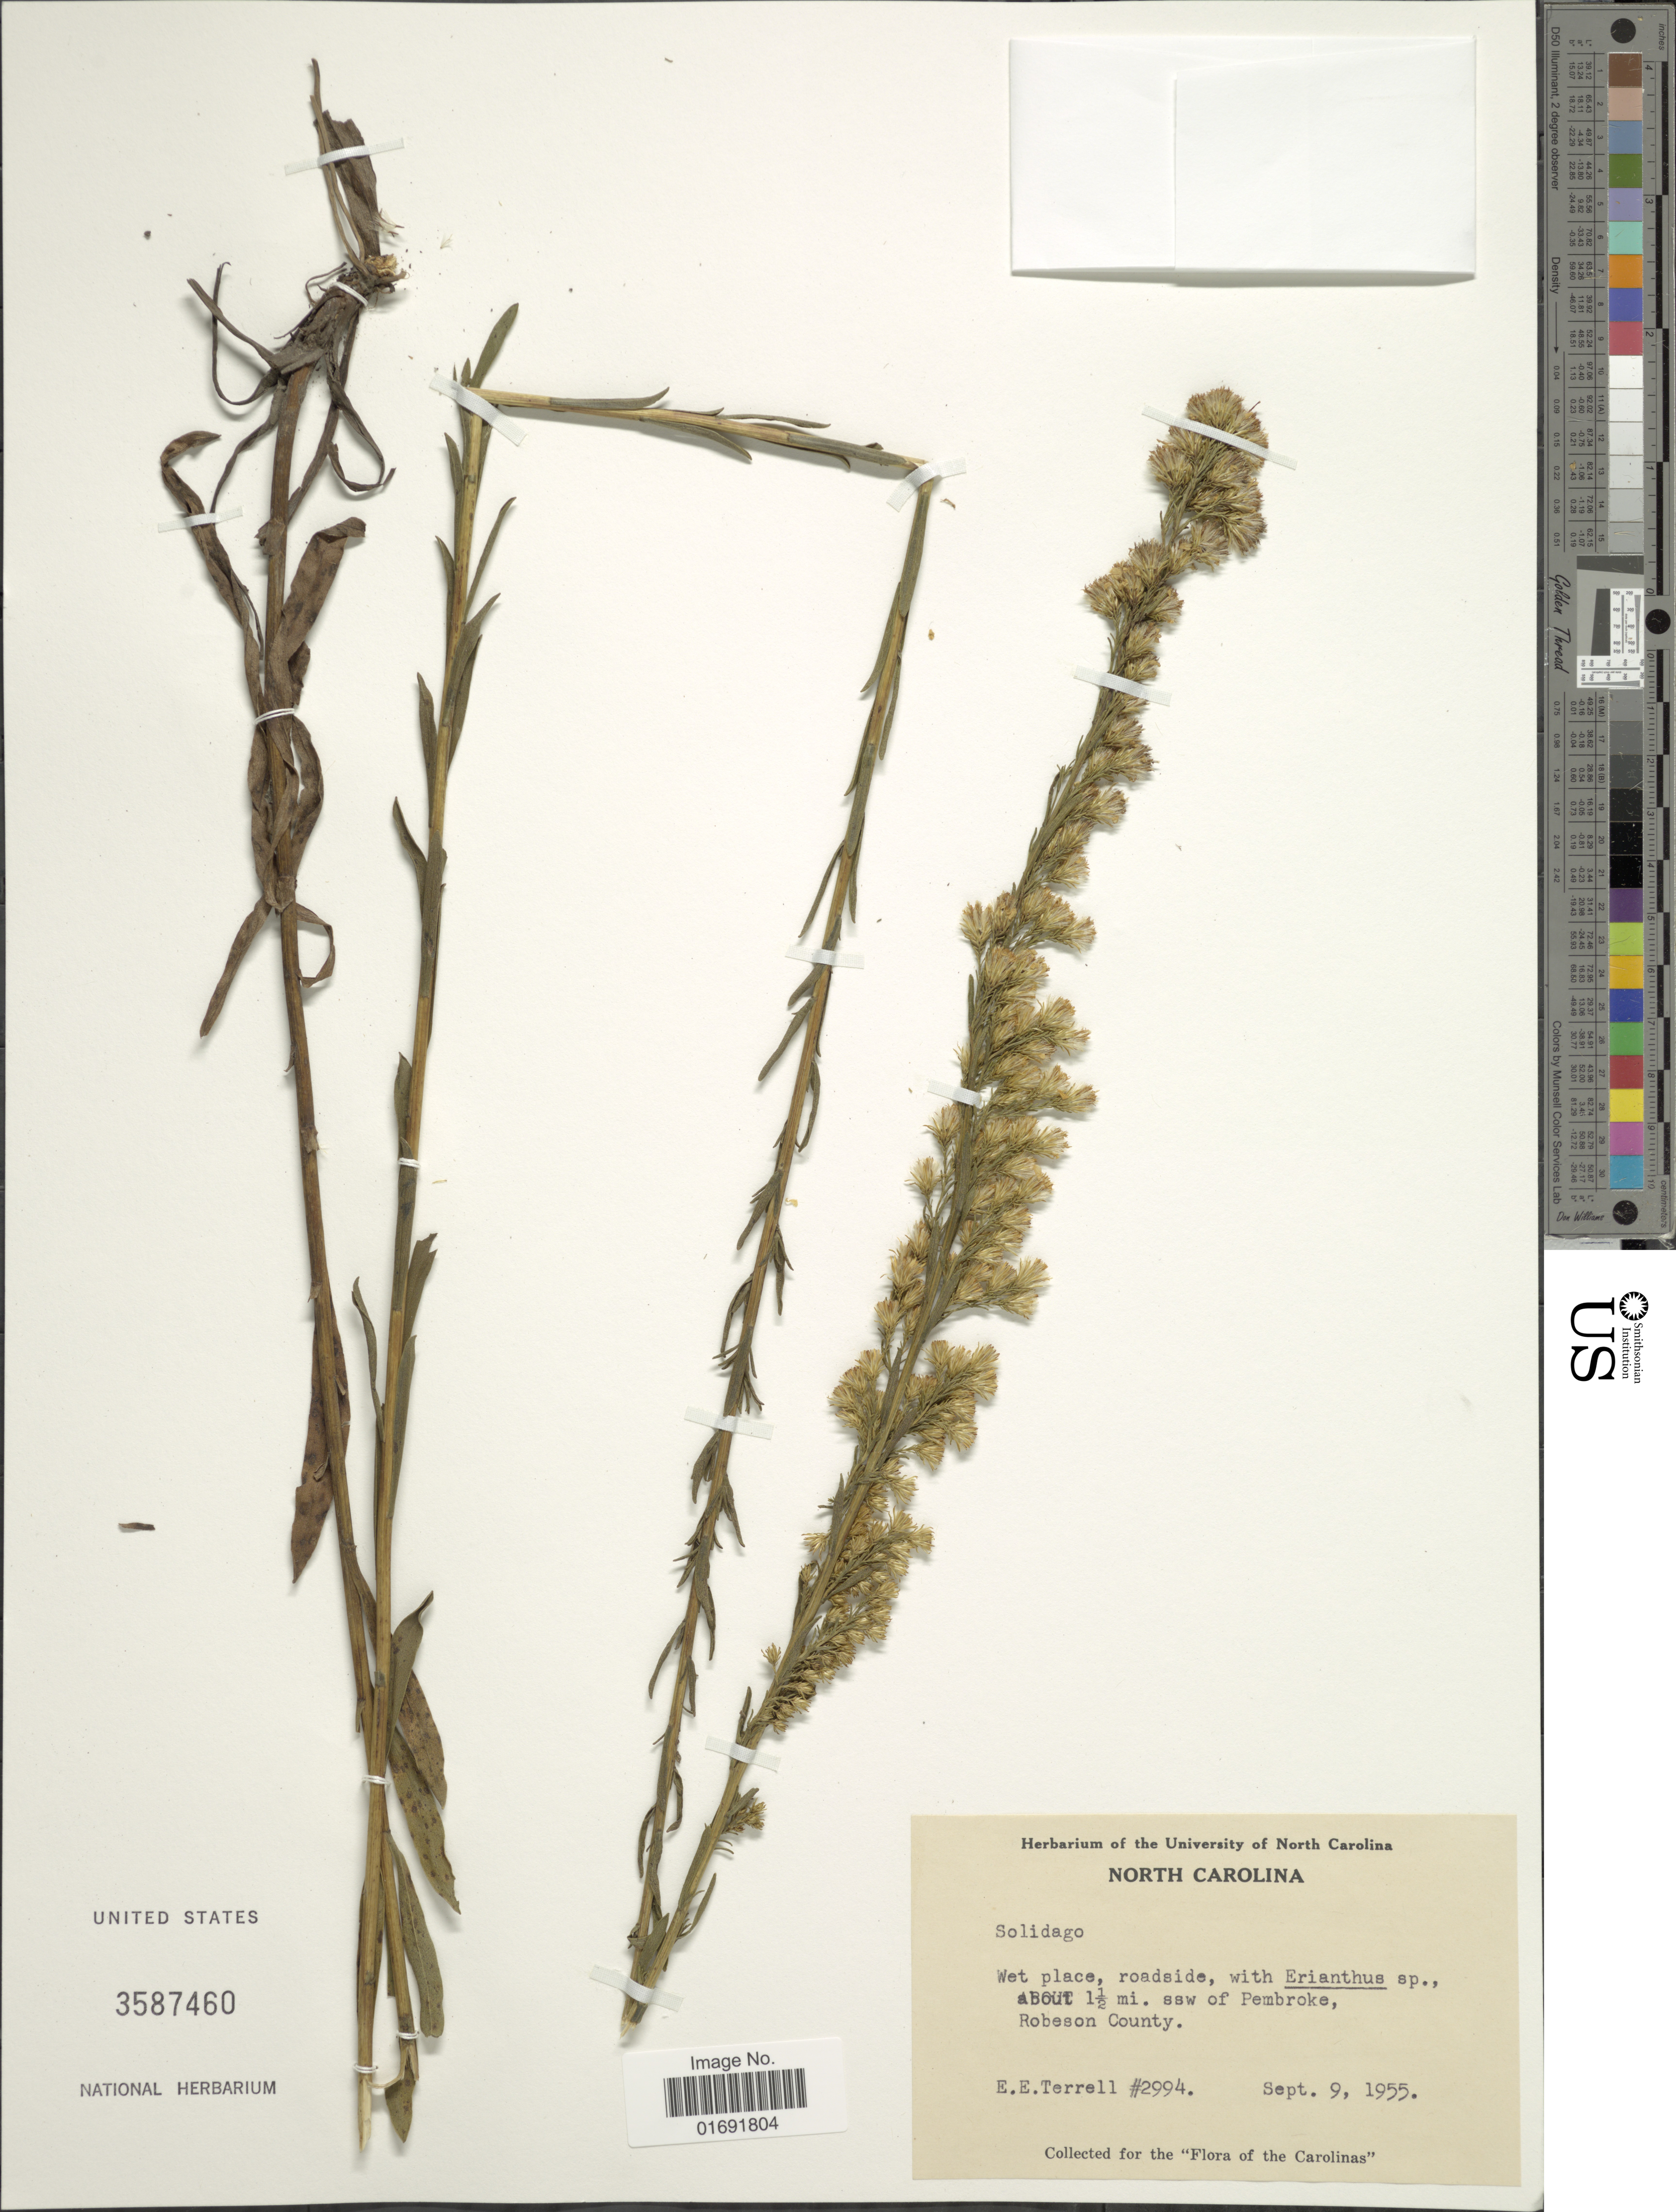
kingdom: Plantae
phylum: Tracheophyta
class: Magnoliopsida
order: Asterales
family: Asteraceae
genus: Solidago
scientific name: Solidago sp.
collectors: E. E. Terrell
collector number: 2994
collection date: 1955-09-09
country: United States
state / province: North Carolina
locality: About 1½ mi. ssw of Pembroke, Robeson County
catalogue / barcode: US 3587460